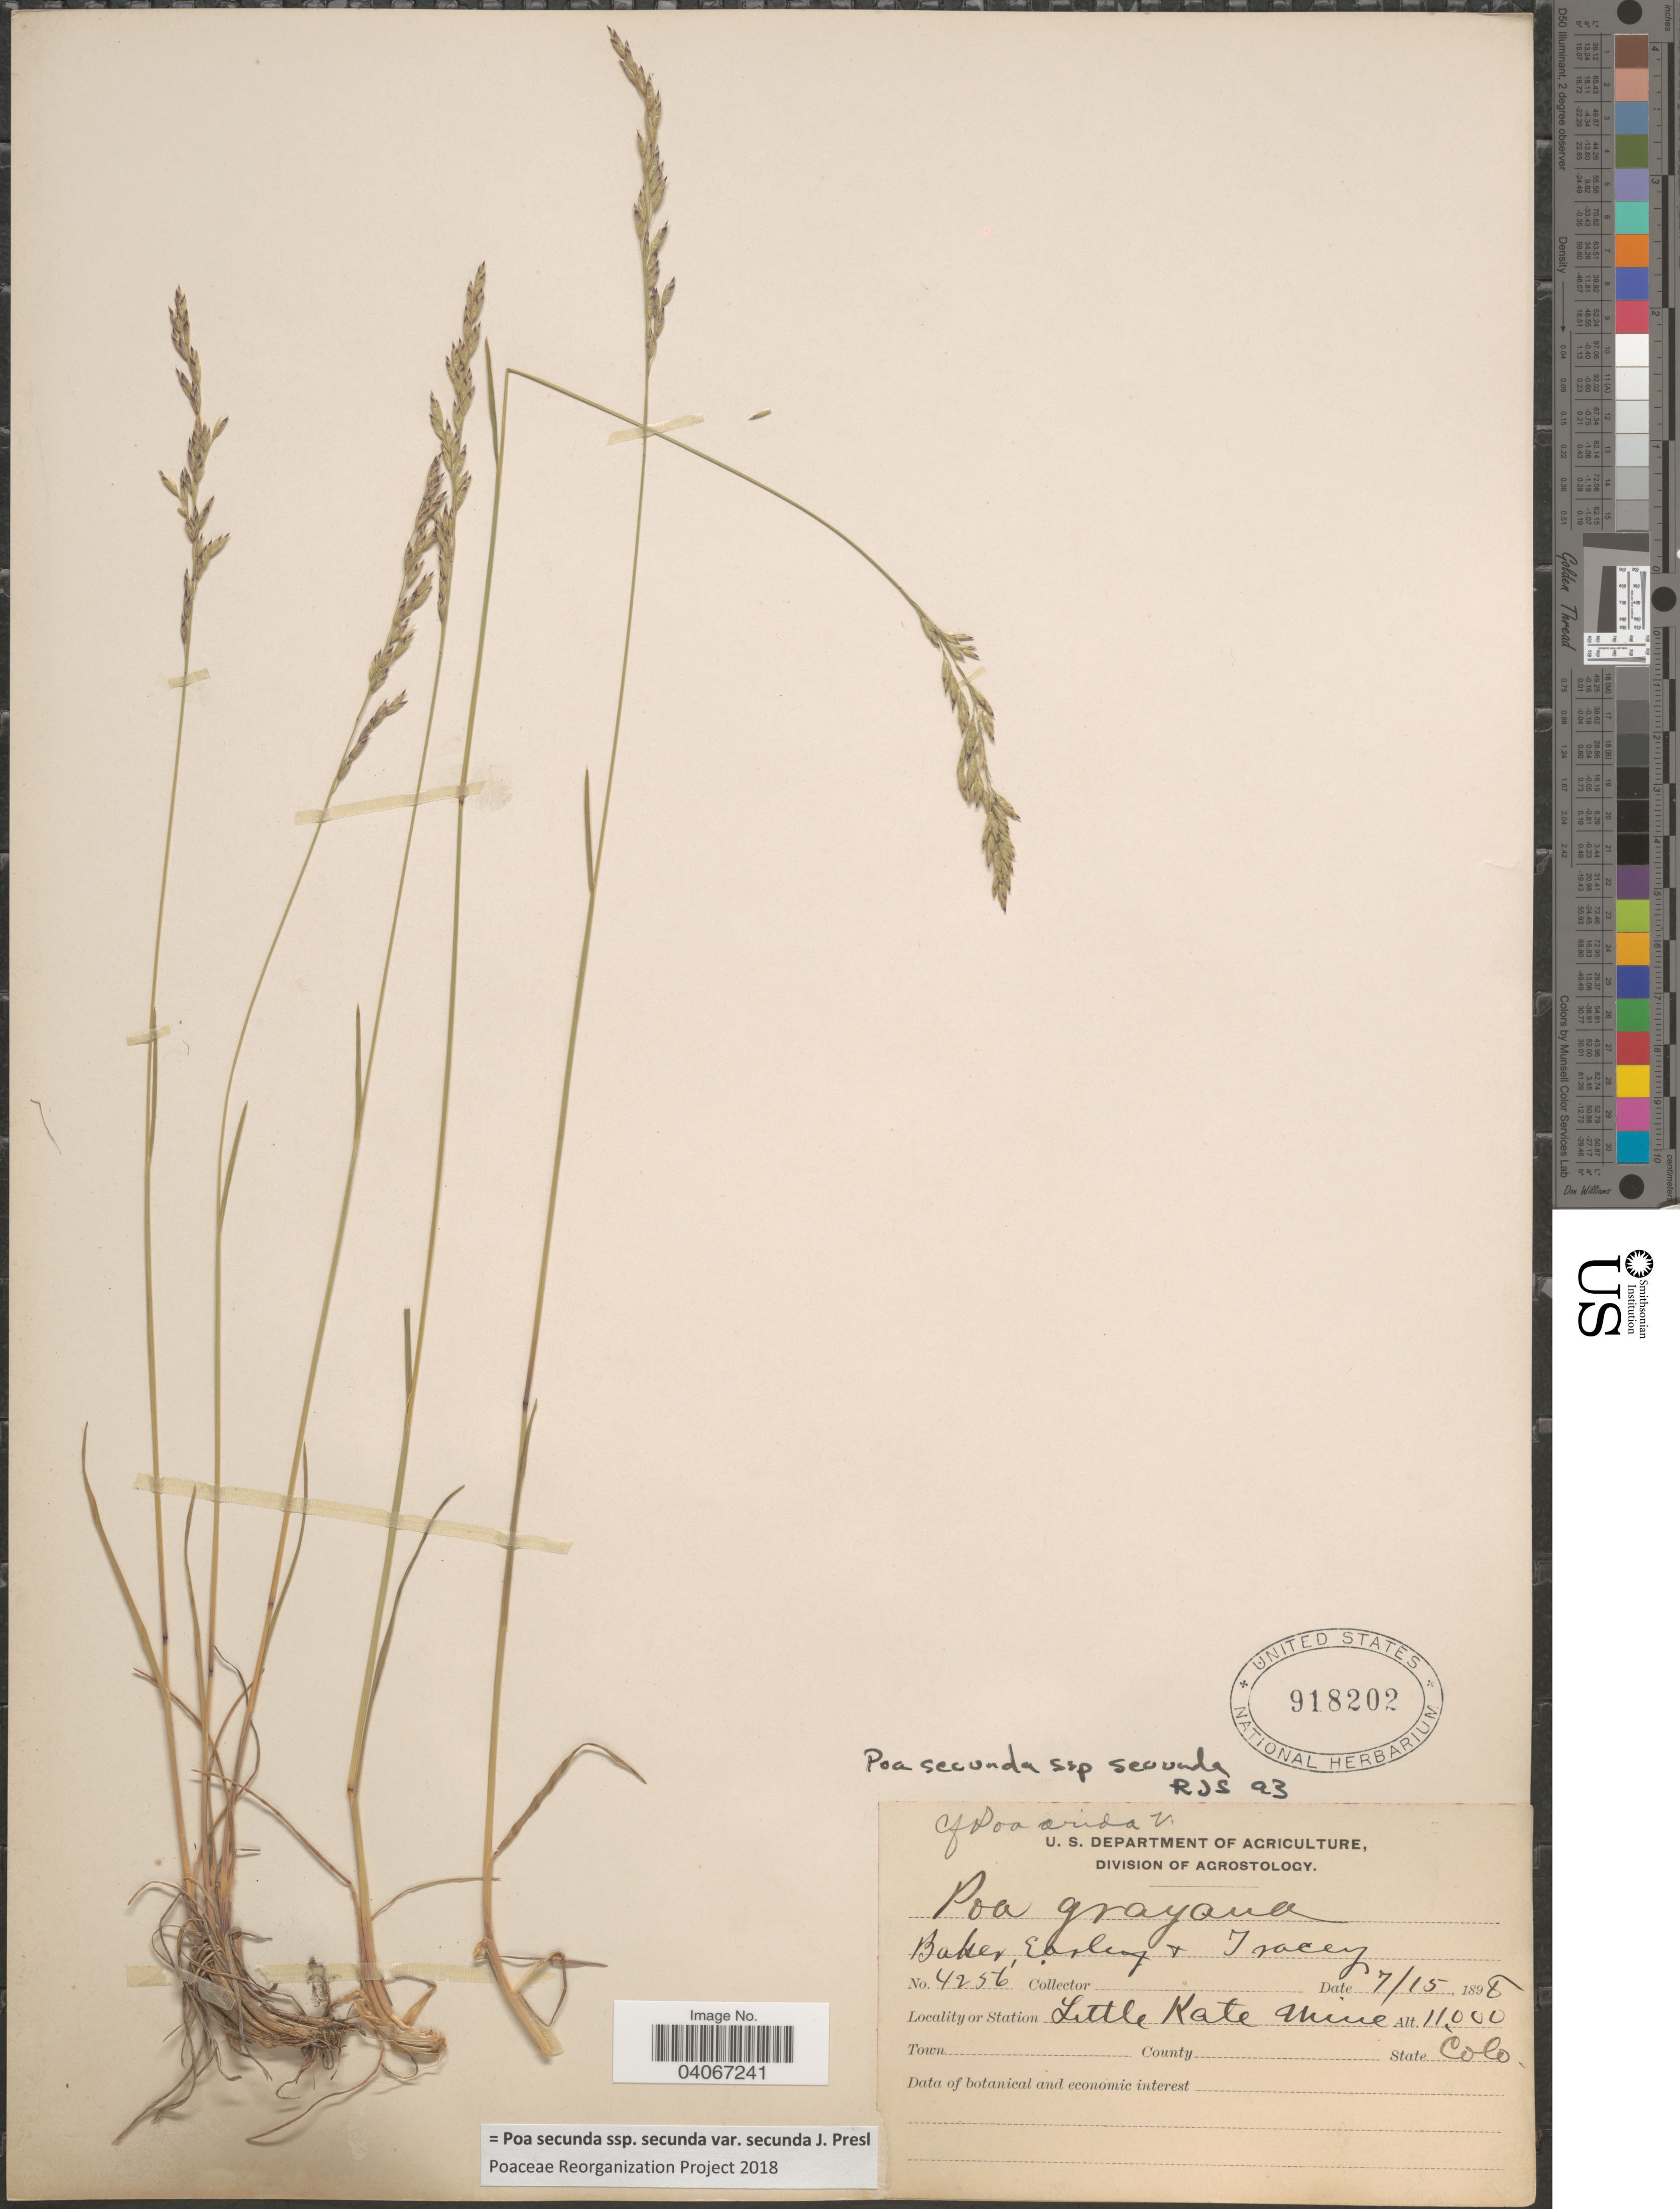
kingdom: Plantae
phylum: Tracheophyta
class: Liliopsida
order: Poales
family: Poaceae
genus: Poa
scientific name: Poa secunda subsp. secunda var. secunda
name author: J. Presl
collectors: -- Baker, -. Earle & Tracey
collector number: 4256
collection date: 1898-07-15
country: United States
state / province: Colorado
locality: Little Kate Mine.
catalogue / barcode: US 918202